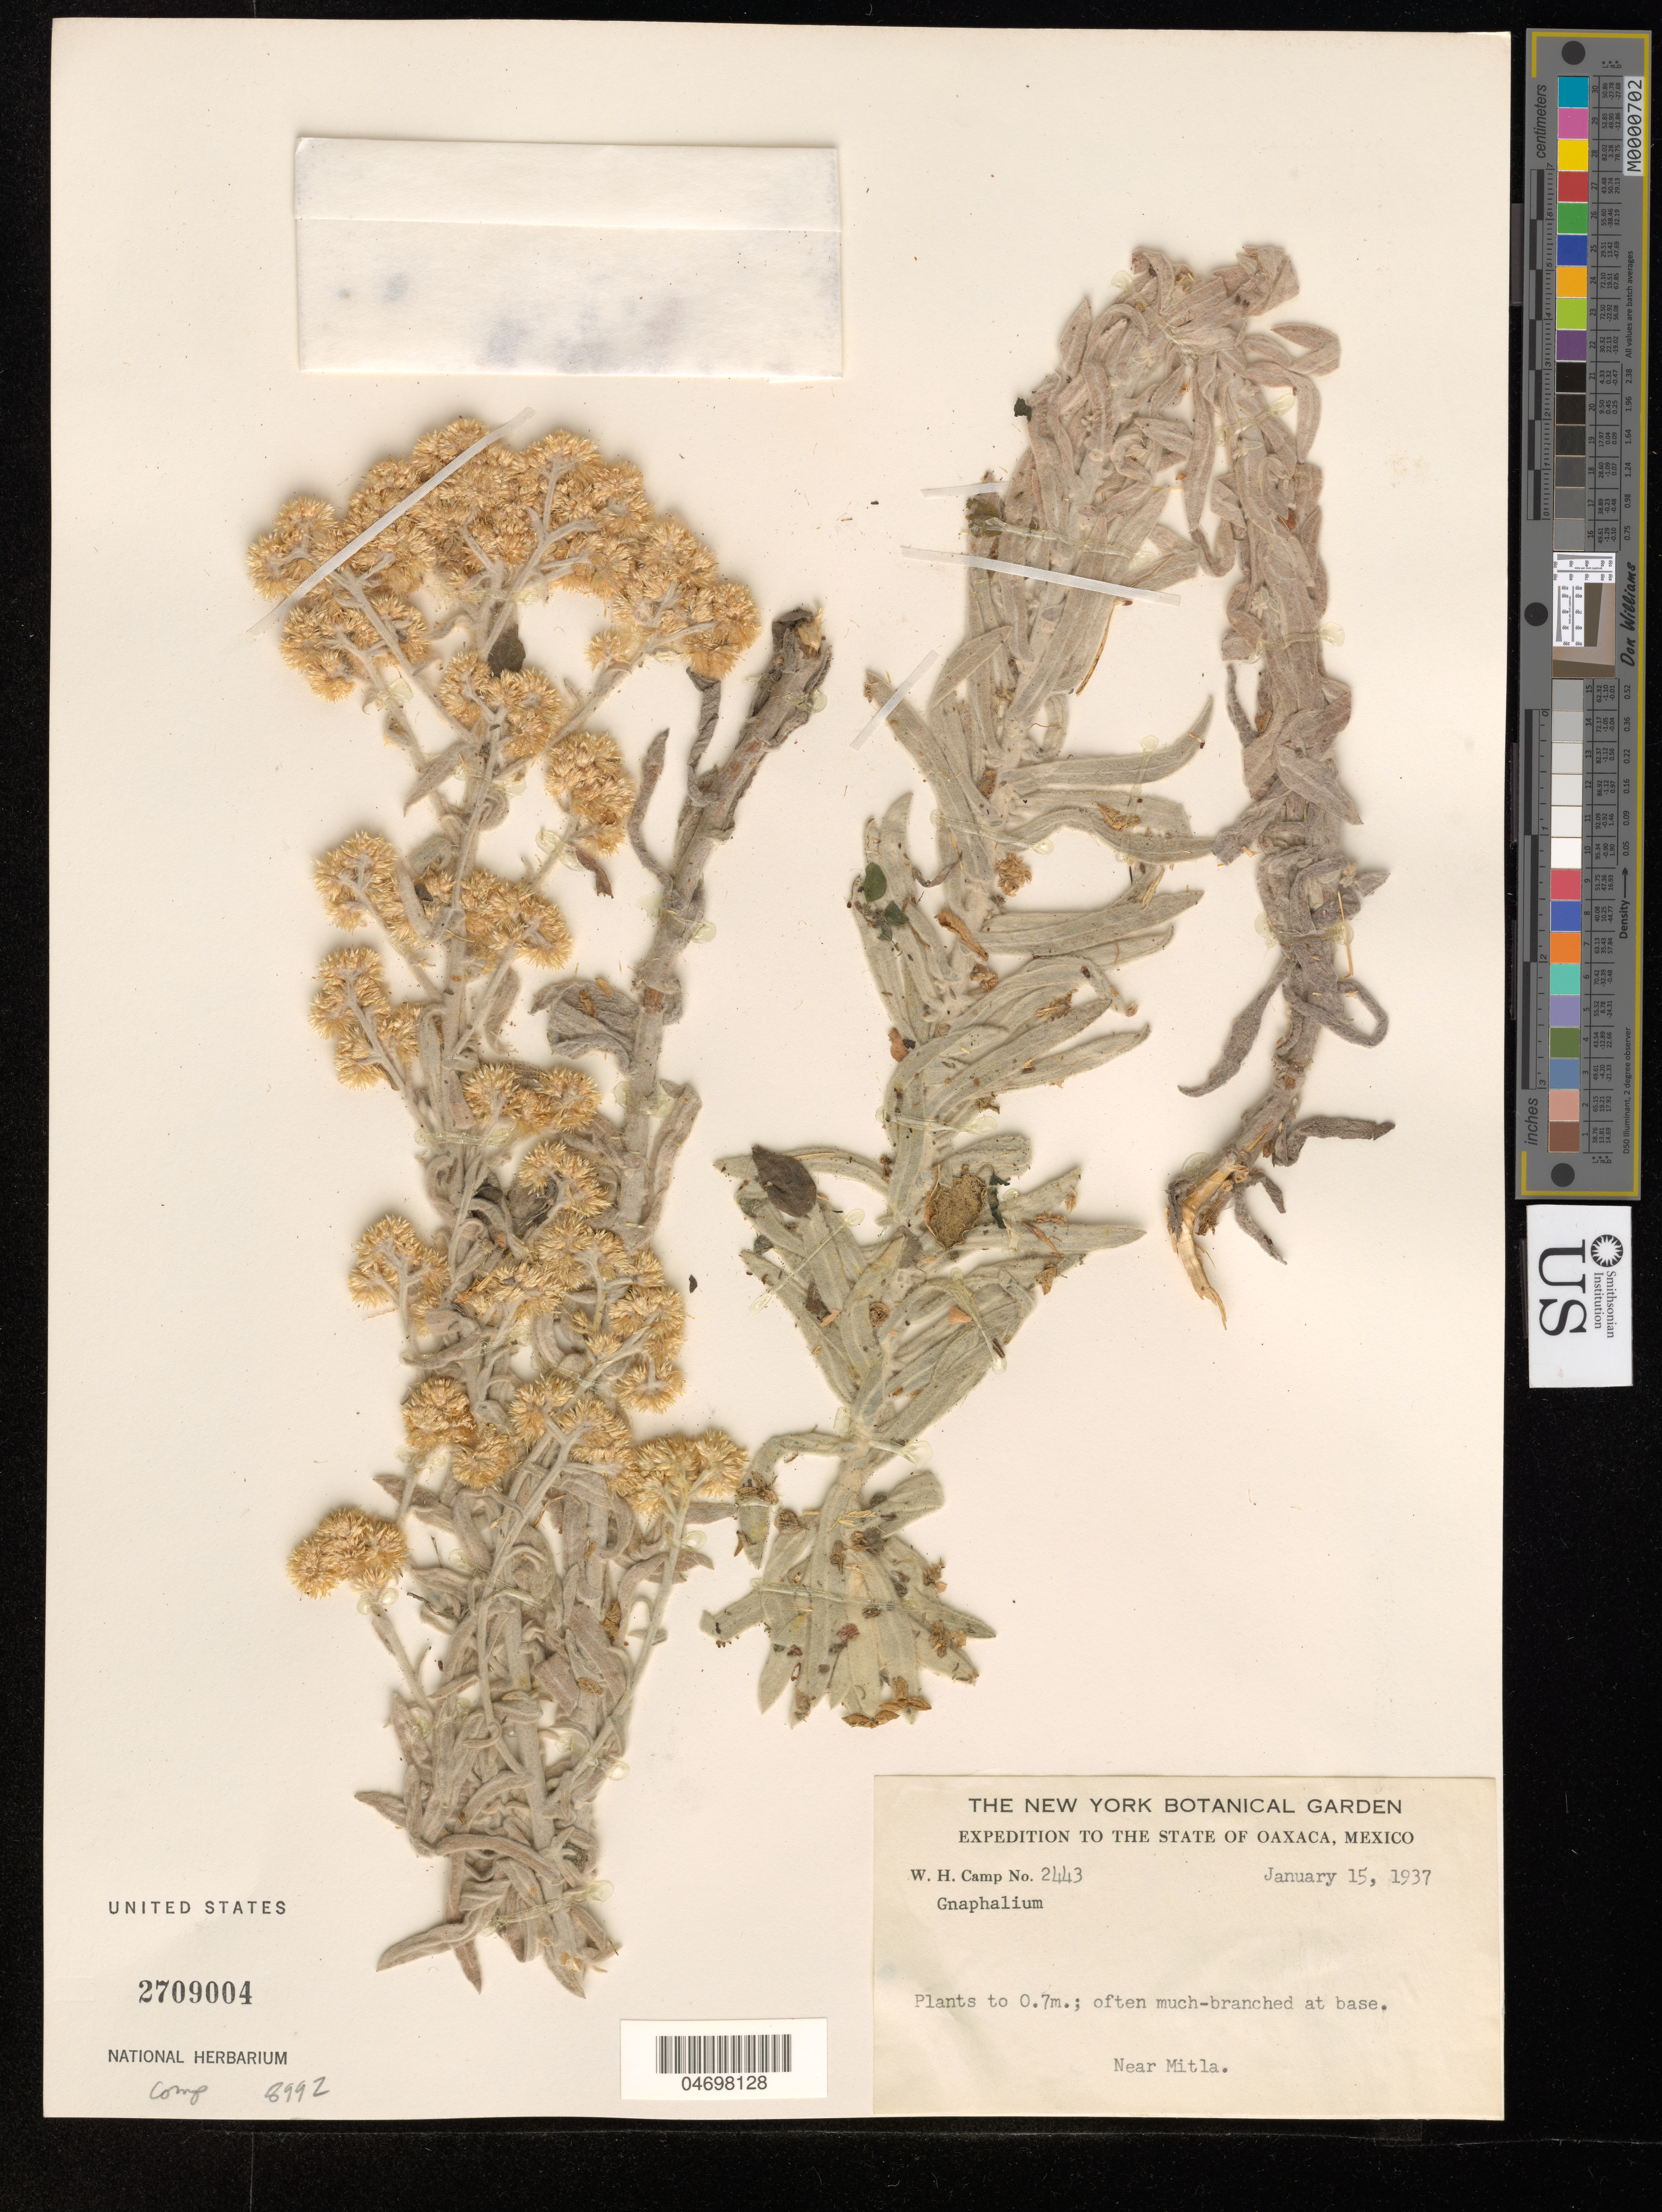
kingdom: Plantae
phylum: Tracheophyta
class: Magnoliopsida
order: Asterales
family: Asteraceae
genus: Gnaphalium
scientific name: Gnaphalium sp.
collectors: W. H. Camp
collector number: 2443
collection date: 1937-01-15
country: Mexico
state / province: Oaxaca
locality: Near Mitla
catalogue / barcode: US 2709004